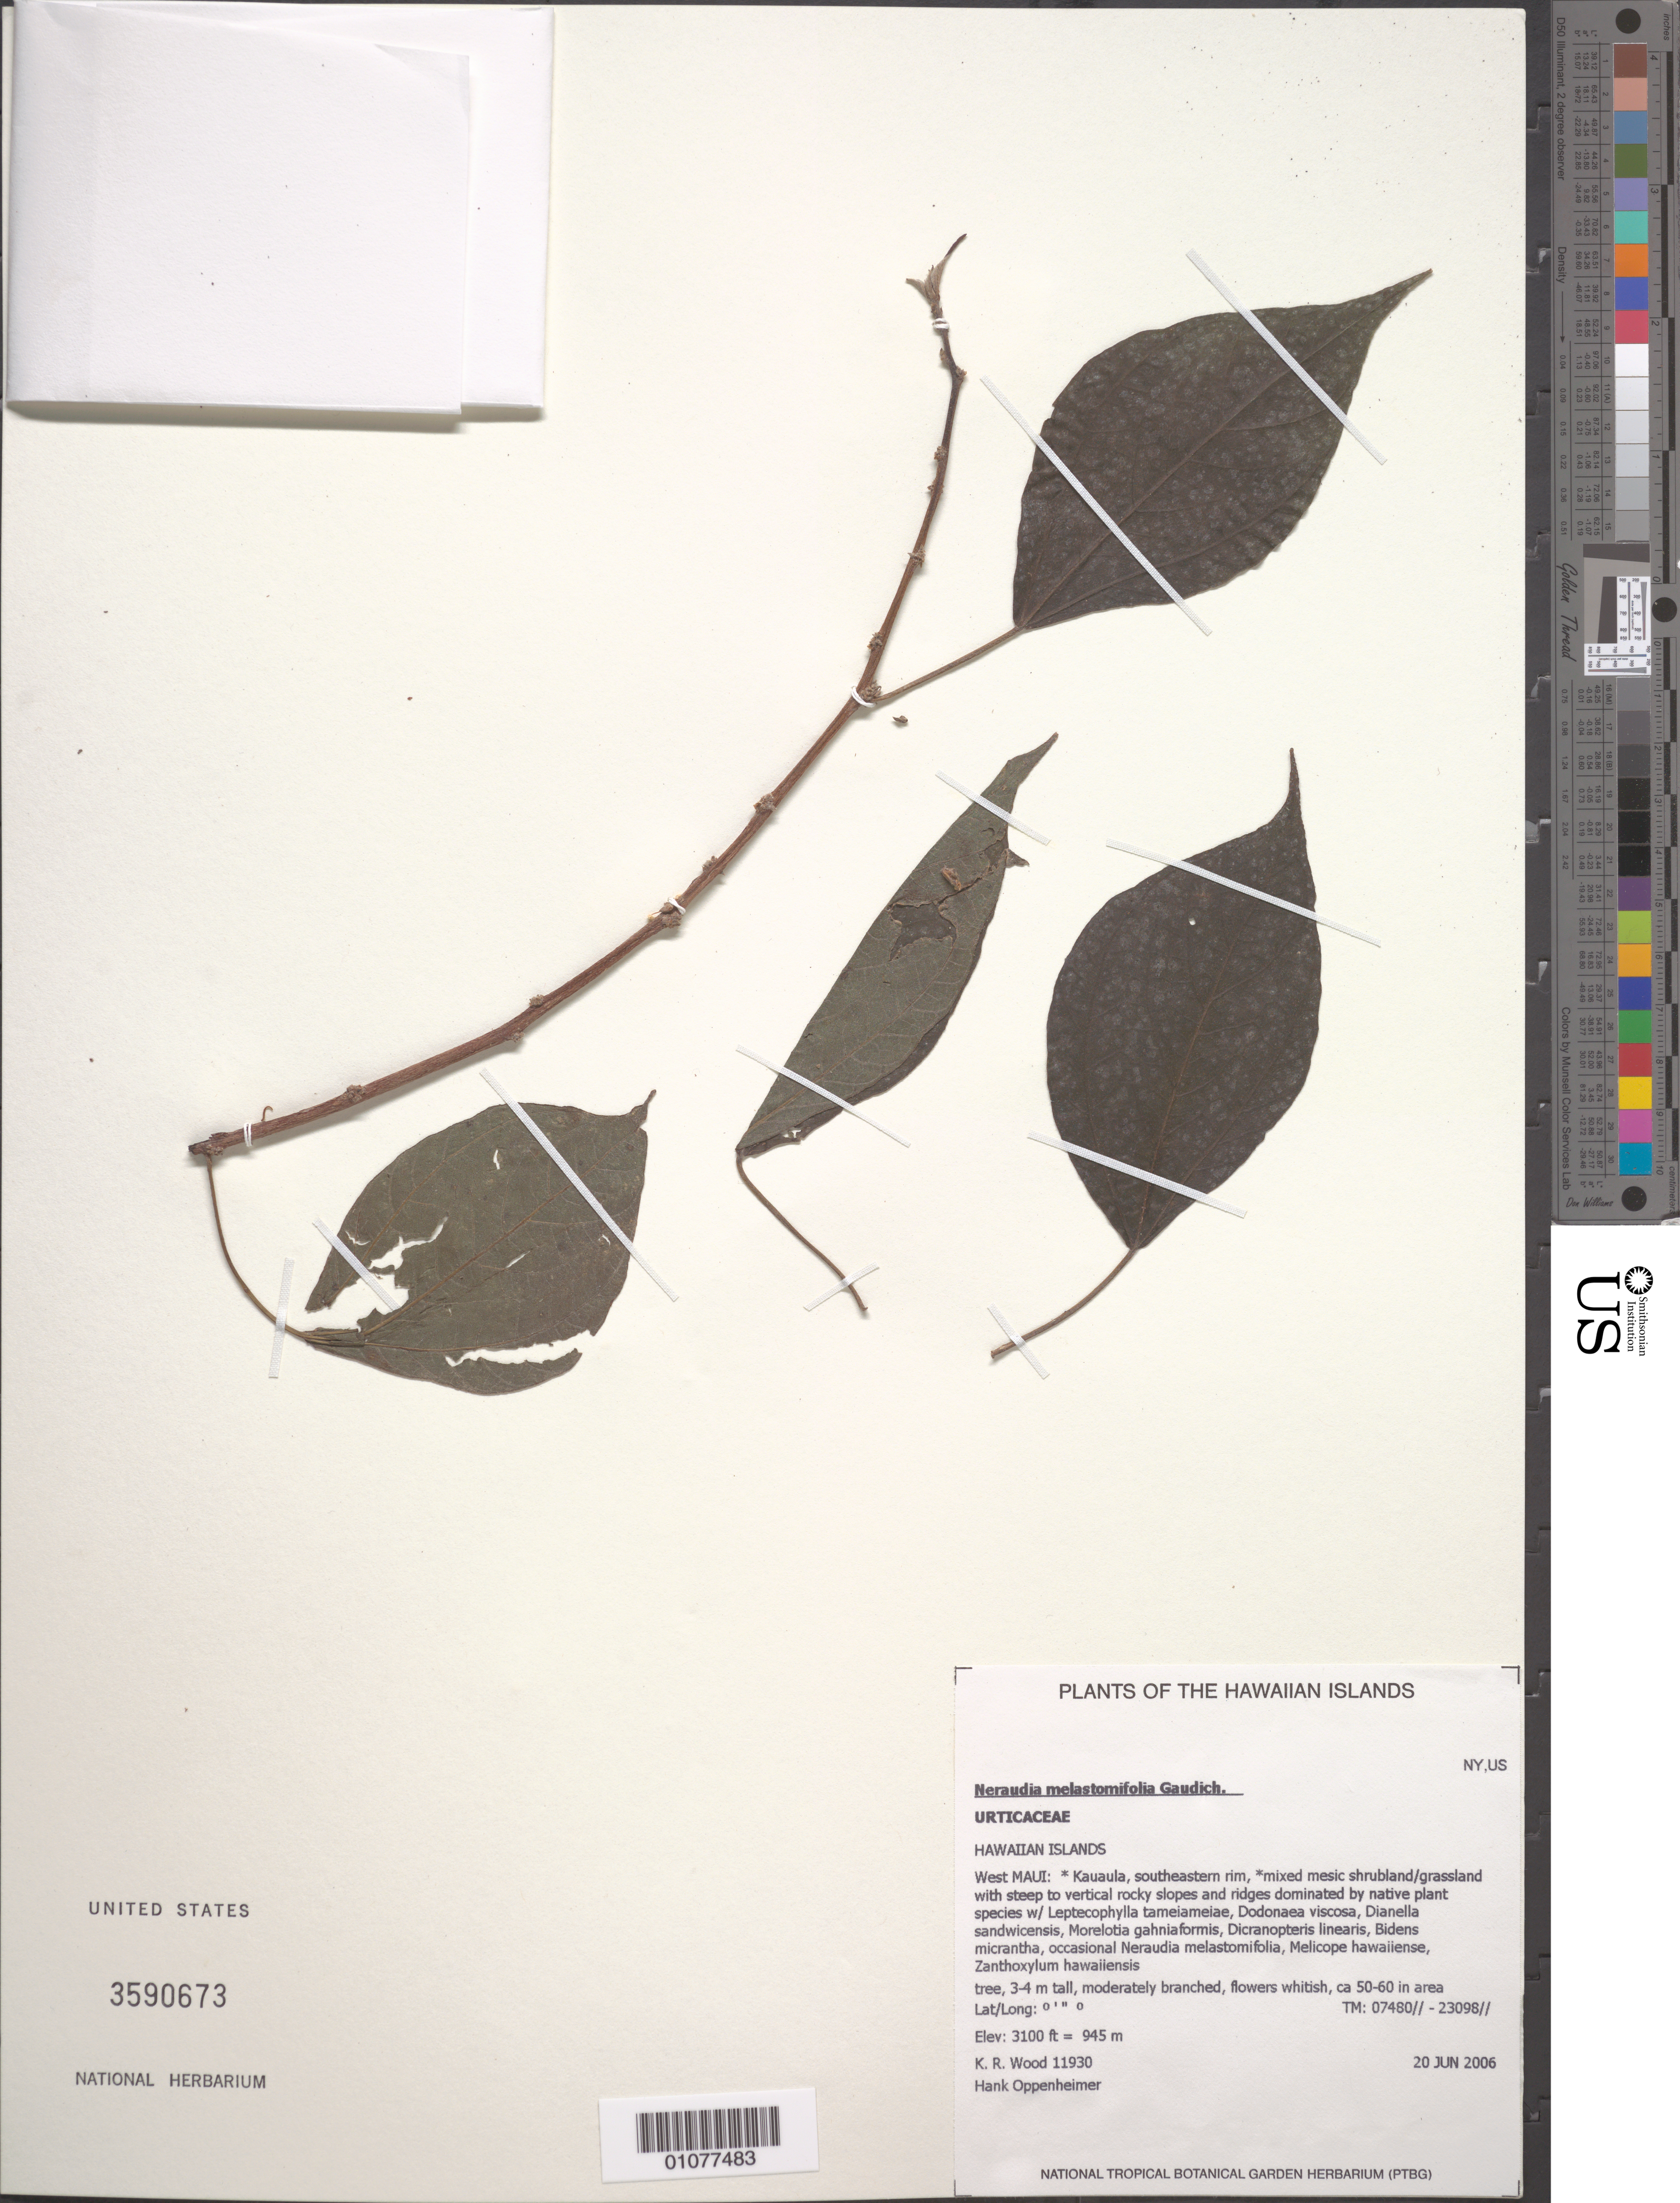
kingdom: Plantae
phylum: Tracheophyta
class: Magnoliopsida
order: Rosales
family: Urticaceae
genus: Neraudia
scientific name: Neraudia melastomifolia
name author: Gaudich.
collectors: K. R. Wood & H. Oppenheimer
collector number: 11930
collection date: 2006-06-21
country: United States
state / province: Hawaii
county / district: Kauai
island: Maui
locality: Koloa District, Kauaula, SE rim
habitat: mixed mesic shrubland/grassland with steep to vertical rocky slopes and ridges dominated by native plant species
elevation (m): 945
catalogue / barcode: US 3590673